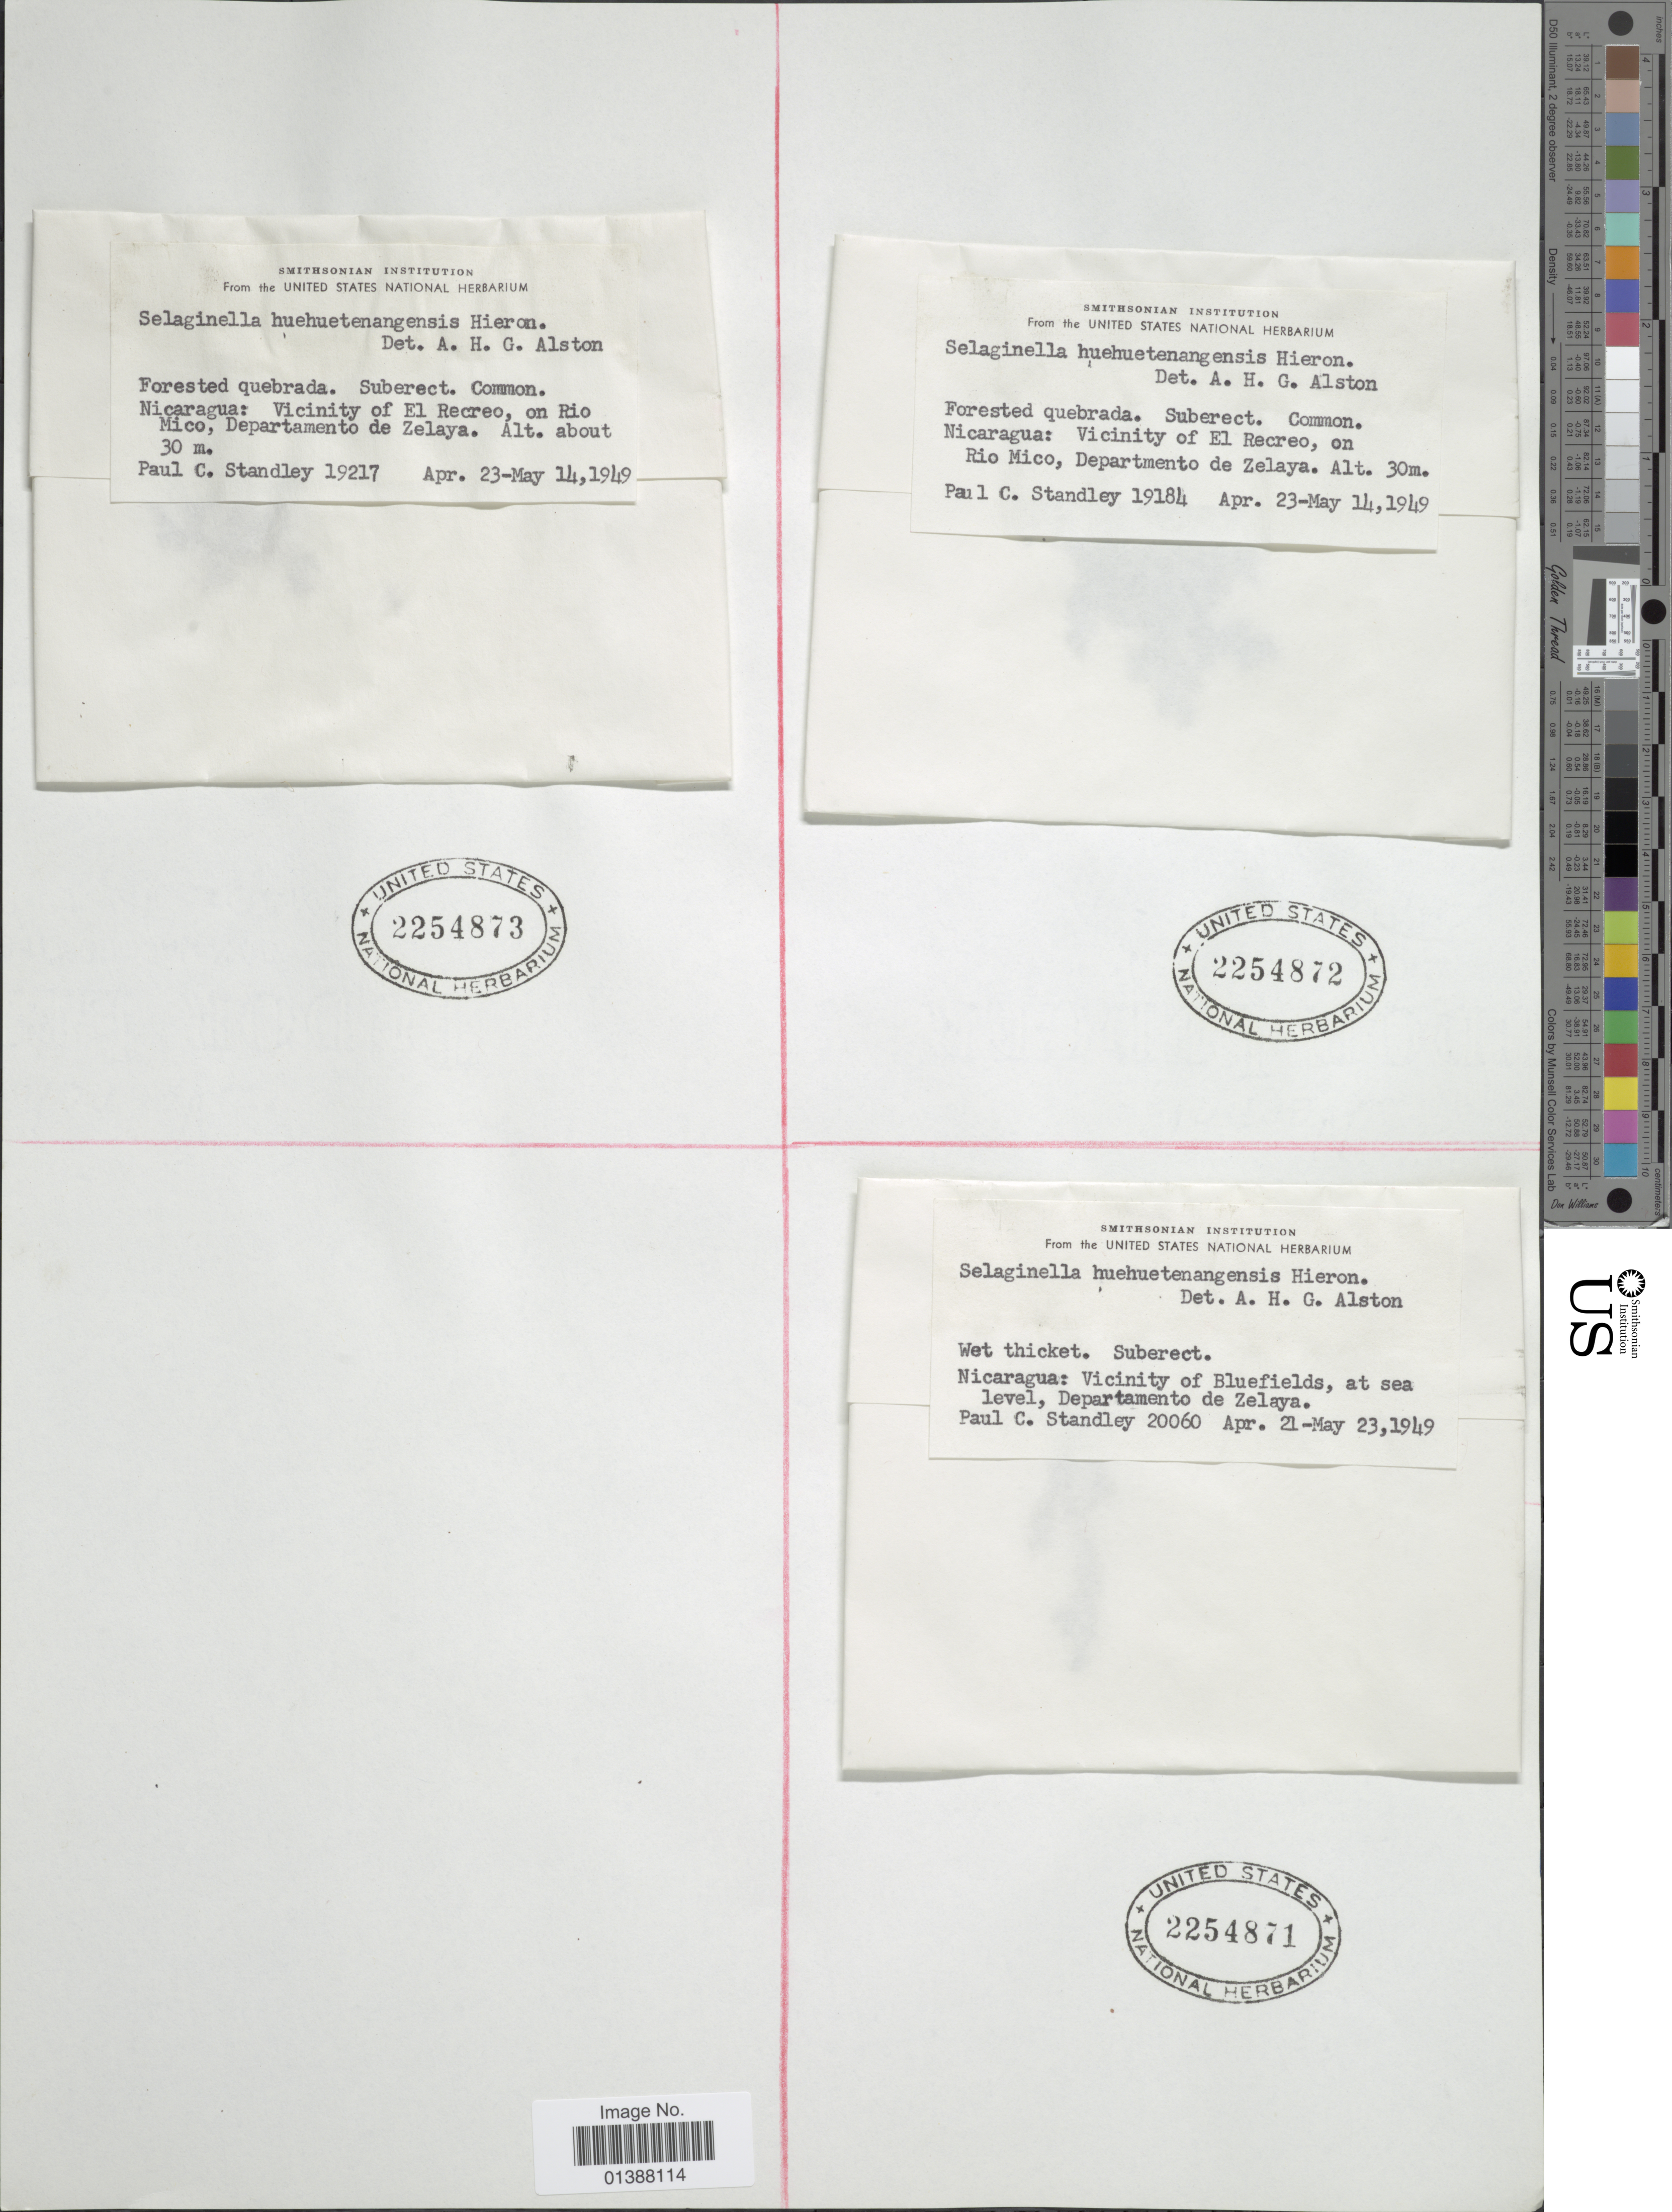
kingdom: Plantae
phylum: Tracheophyta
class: Lycopodiopsida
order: Selaginellales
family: Selaginellaceae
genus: Selaginella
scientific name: Selaginella huehuetenangensis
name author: Hieron.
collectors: P. C. Standley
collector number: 20060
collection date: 1949-04-21/1949-05-23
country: Nicaragua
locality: Vicinity of Bleufields, at sea level, Departamento de Zelaya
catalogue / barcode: US 2254871